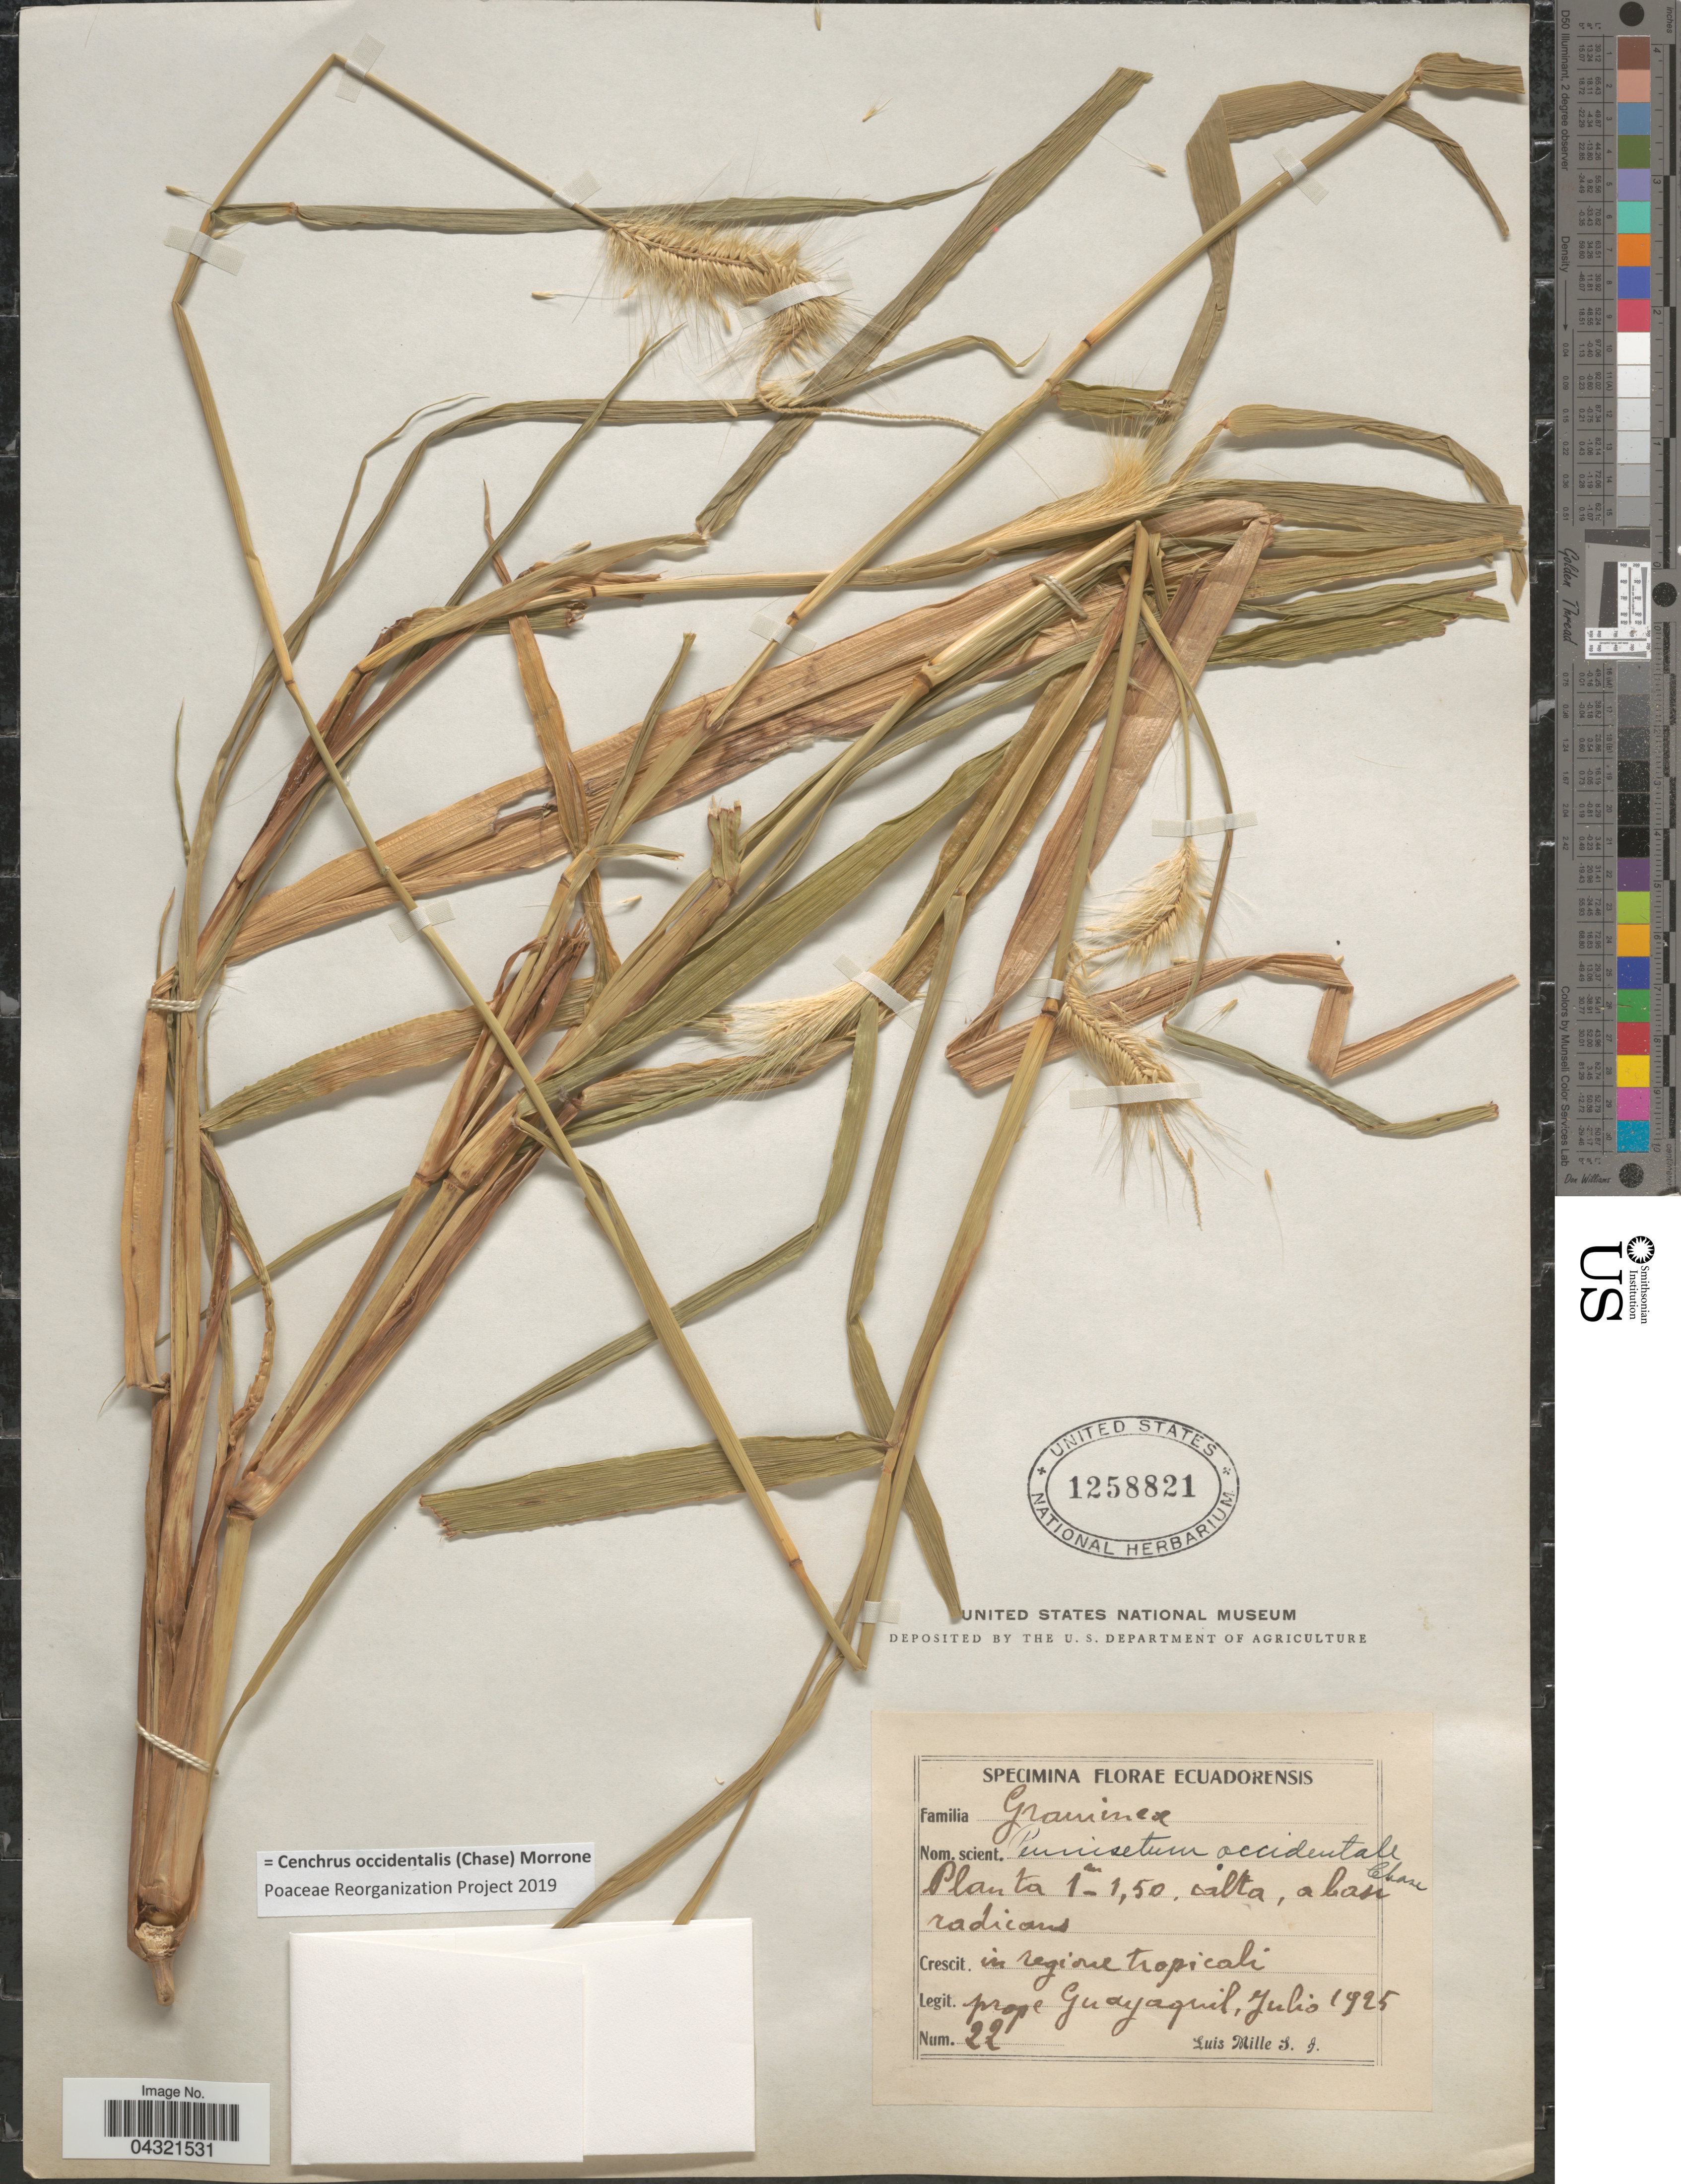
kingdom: Plantae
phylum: Tracheophyta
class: Liliopsida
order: Poales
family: Poaceae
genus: Cenchrus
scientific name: Cenchrus occidentalis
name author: (Chase) Morrone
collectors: S. Luis Mille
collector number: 22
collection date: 1925-07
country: Ecuador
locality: Crescit in regione tropicai. Prope Guayaquil.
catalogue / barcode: US 1258821